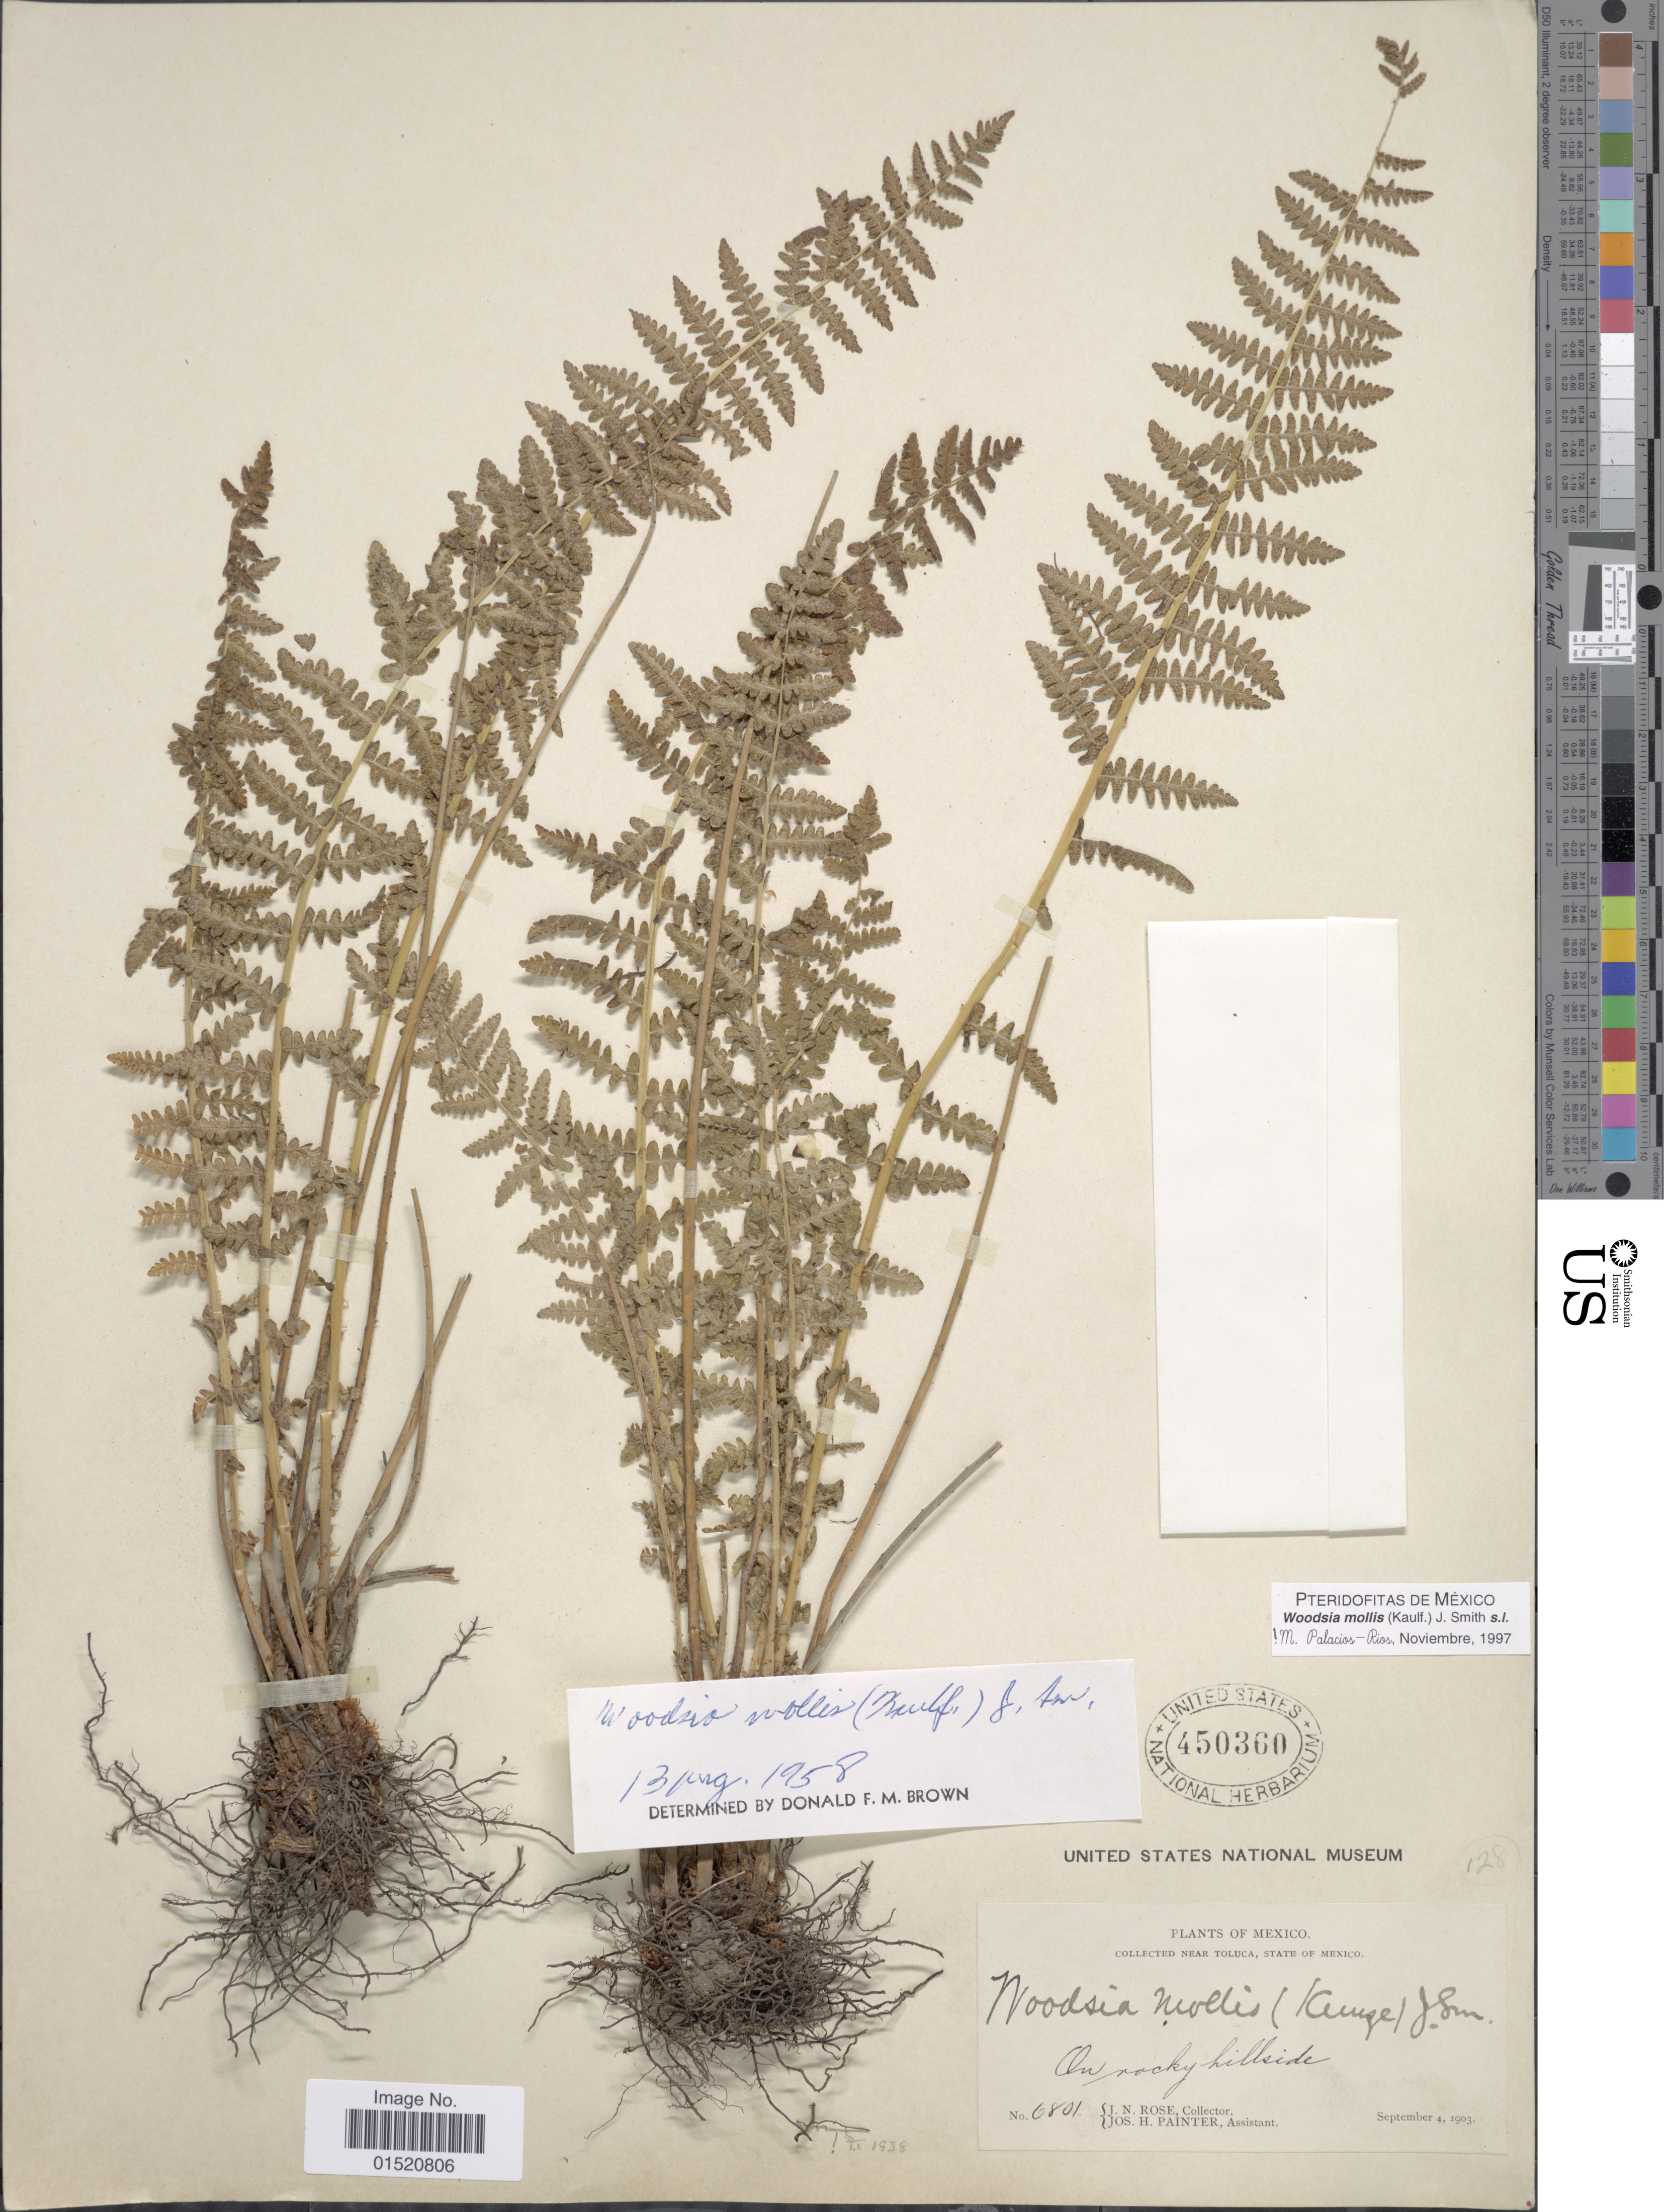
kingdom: Plantae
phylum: Tracheophyta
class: Polypodiopsida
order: Polypodiales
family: Woodsiaceae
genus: Woodsia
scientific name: Woodsia mollis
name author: (Kaulf.) J. Sm.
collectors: J. N. Rose & J. H. Painter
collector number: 6801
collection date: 1903-09-04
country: Mexico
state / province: México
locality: Near Toluca, On rocky hillside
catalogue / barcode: US 450360